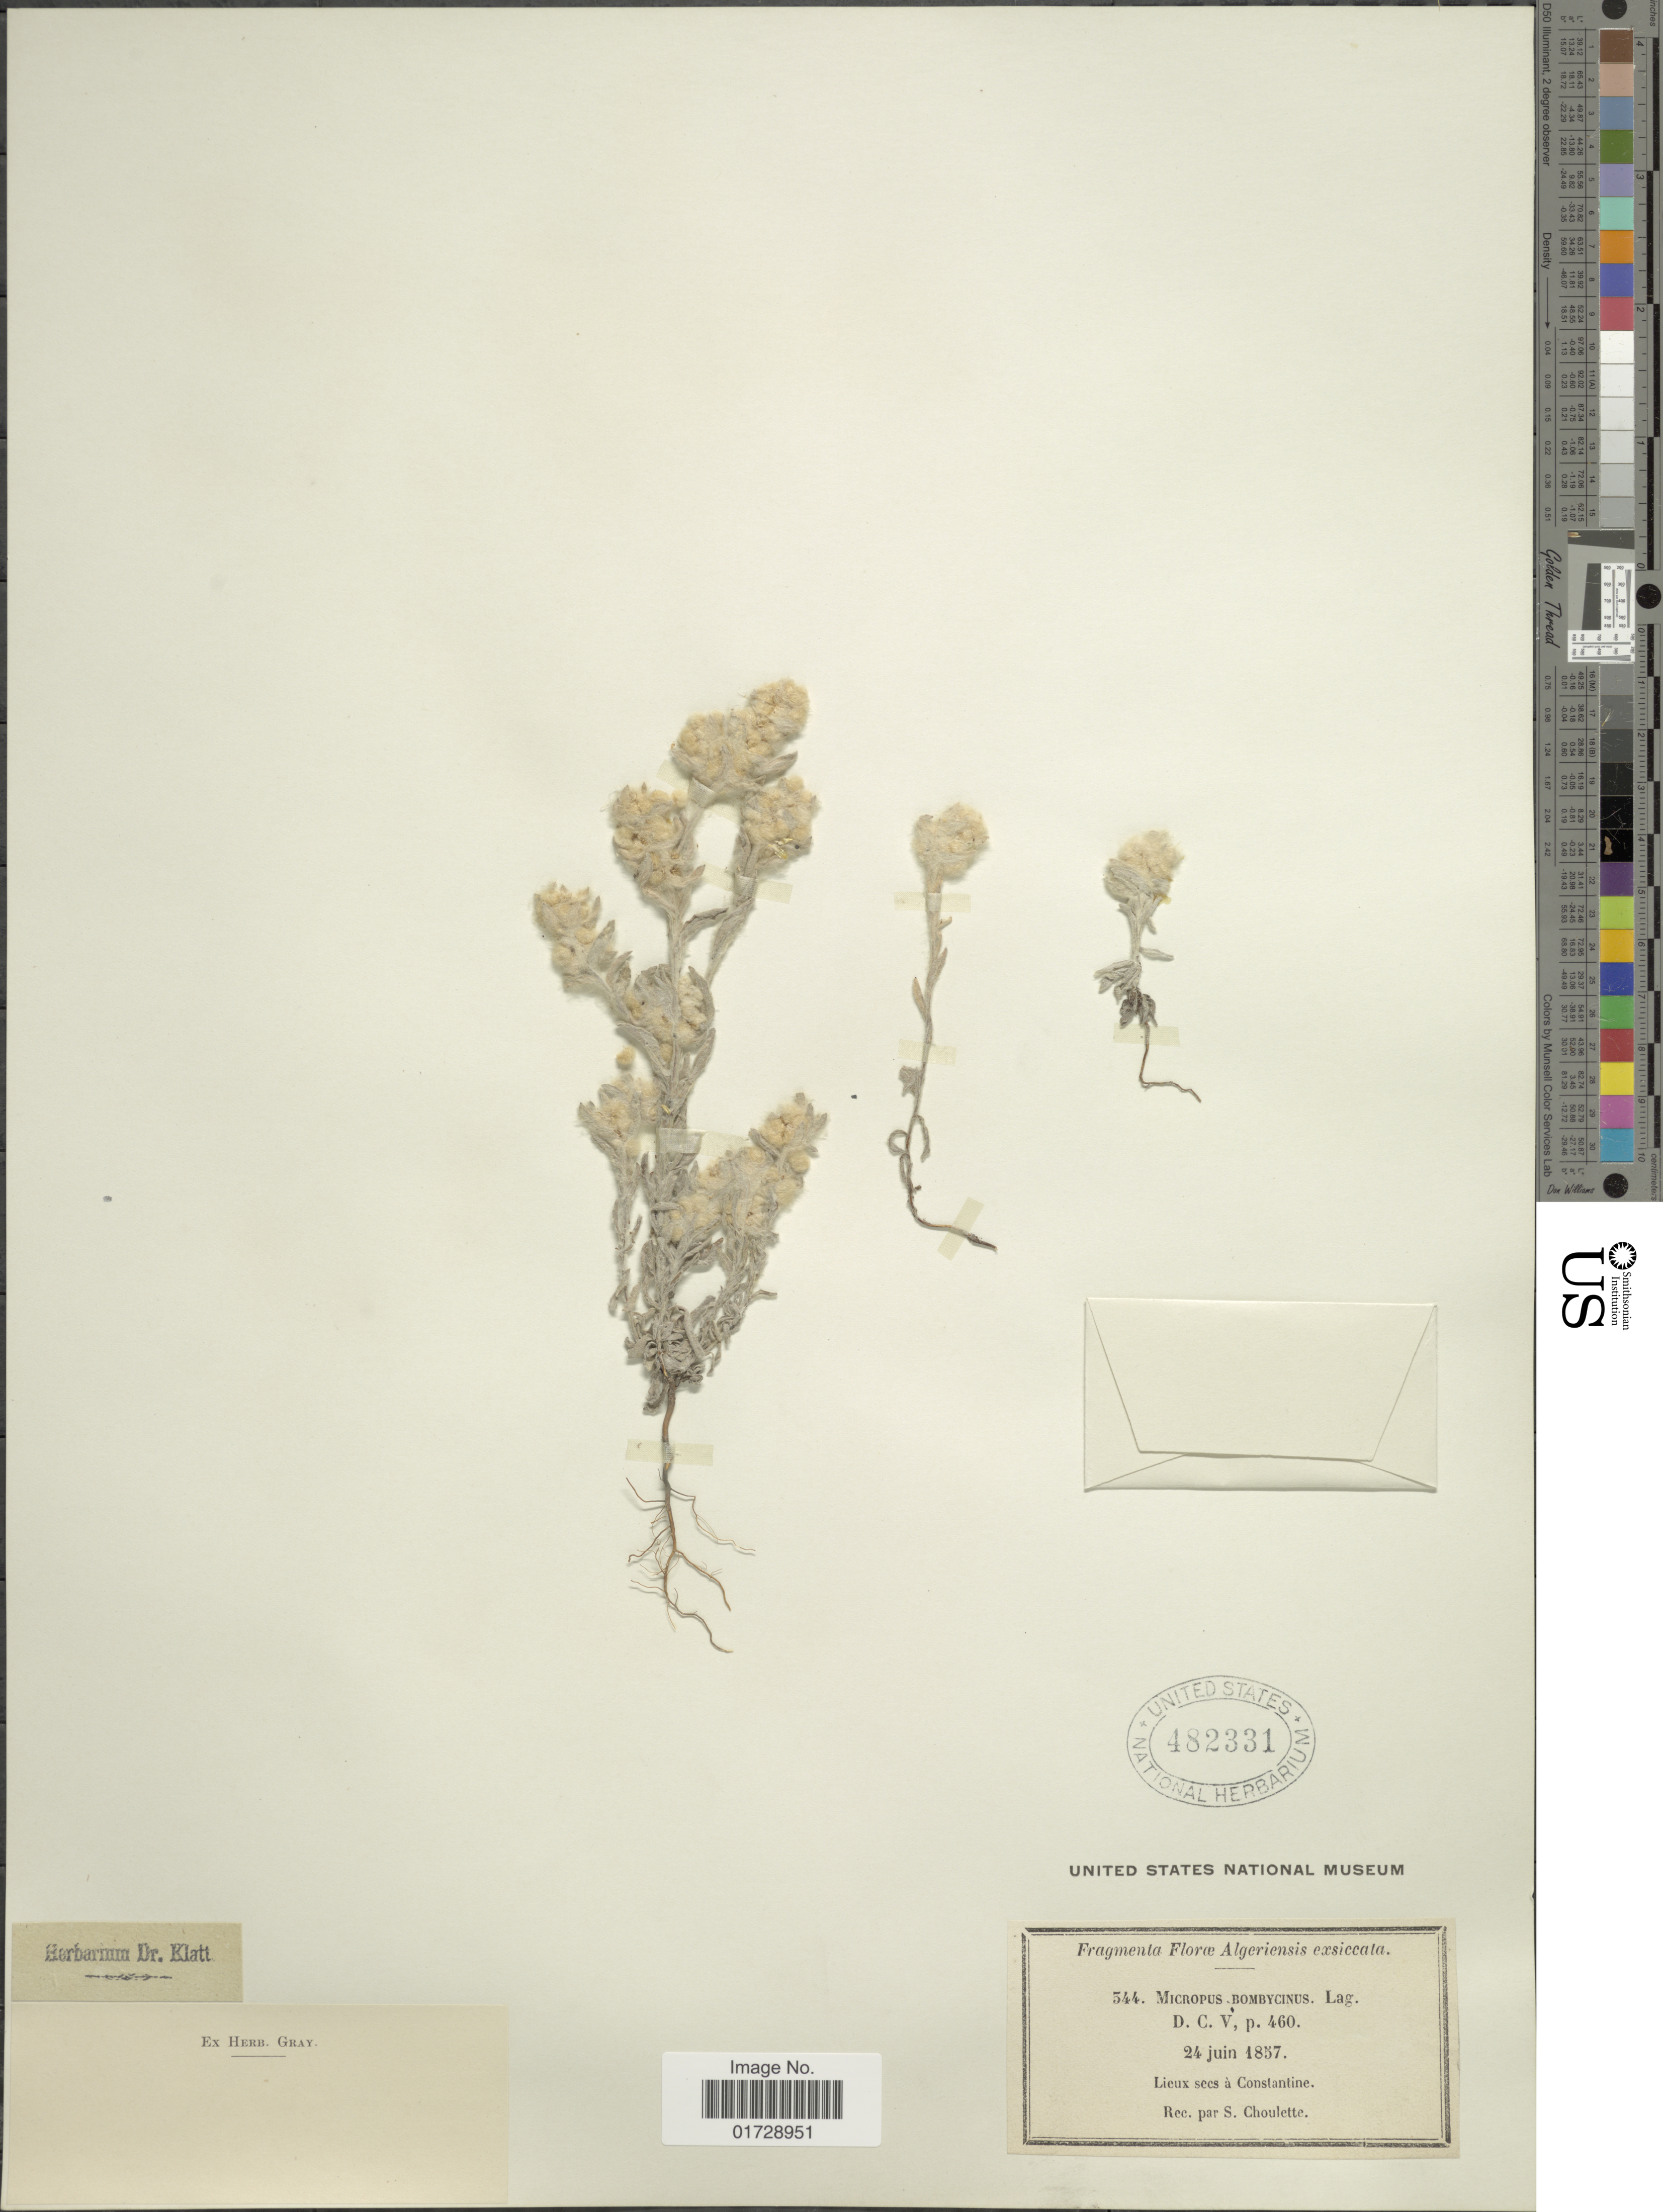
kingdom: Plantae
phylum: Tracheophyta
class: Magnoliopsida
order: Asterales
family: Asteraceae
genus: Micropus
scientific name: Micropus bombycinus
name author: Lag.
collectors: S. Choulette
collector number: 544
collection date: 1857-06-24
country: Algeria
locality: Lieux secs a Constantine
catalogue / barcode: US 482331